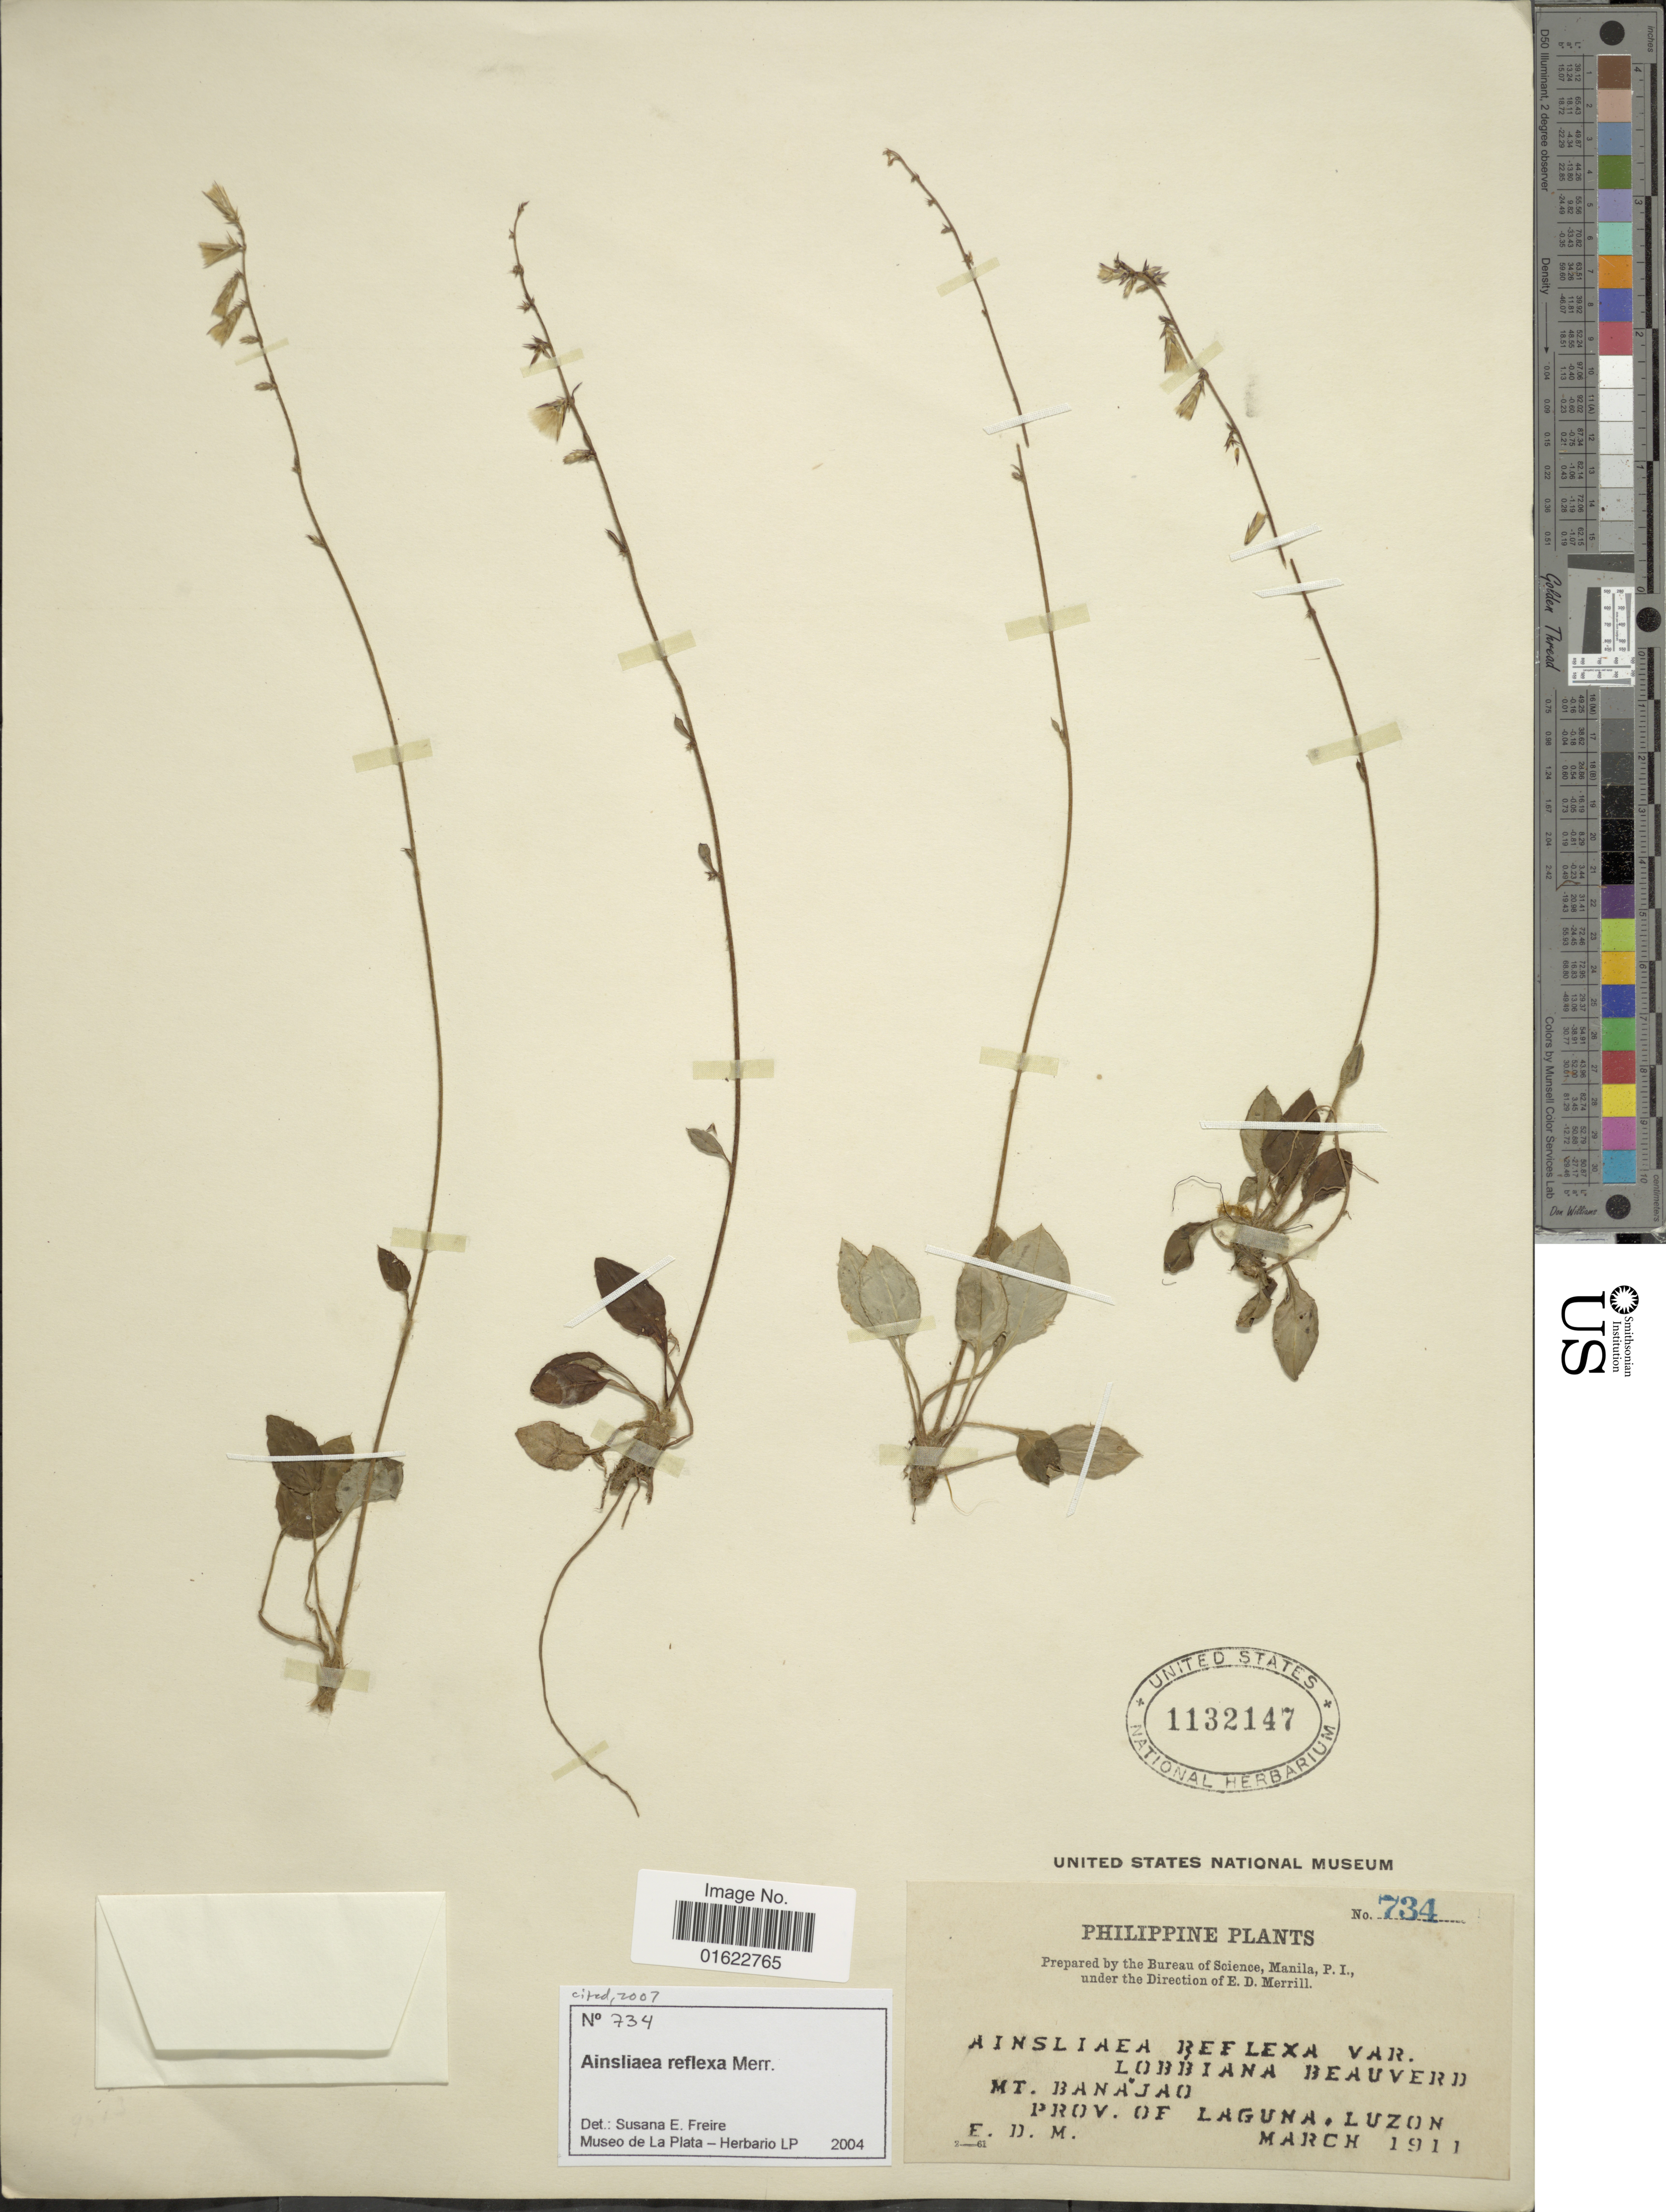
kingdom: Plantae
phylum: Tracheophyta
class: Magnoliopsida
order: Asterales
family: Asteraceae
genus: Ainsliaea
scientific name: Ainsliaea reflexa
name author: Merr.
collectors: E. D. Merrill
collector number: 734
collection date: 1911-03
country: Philippines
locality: Mt. Banajao, Prov. of Laguna, Luzon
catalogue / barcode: US 1132147